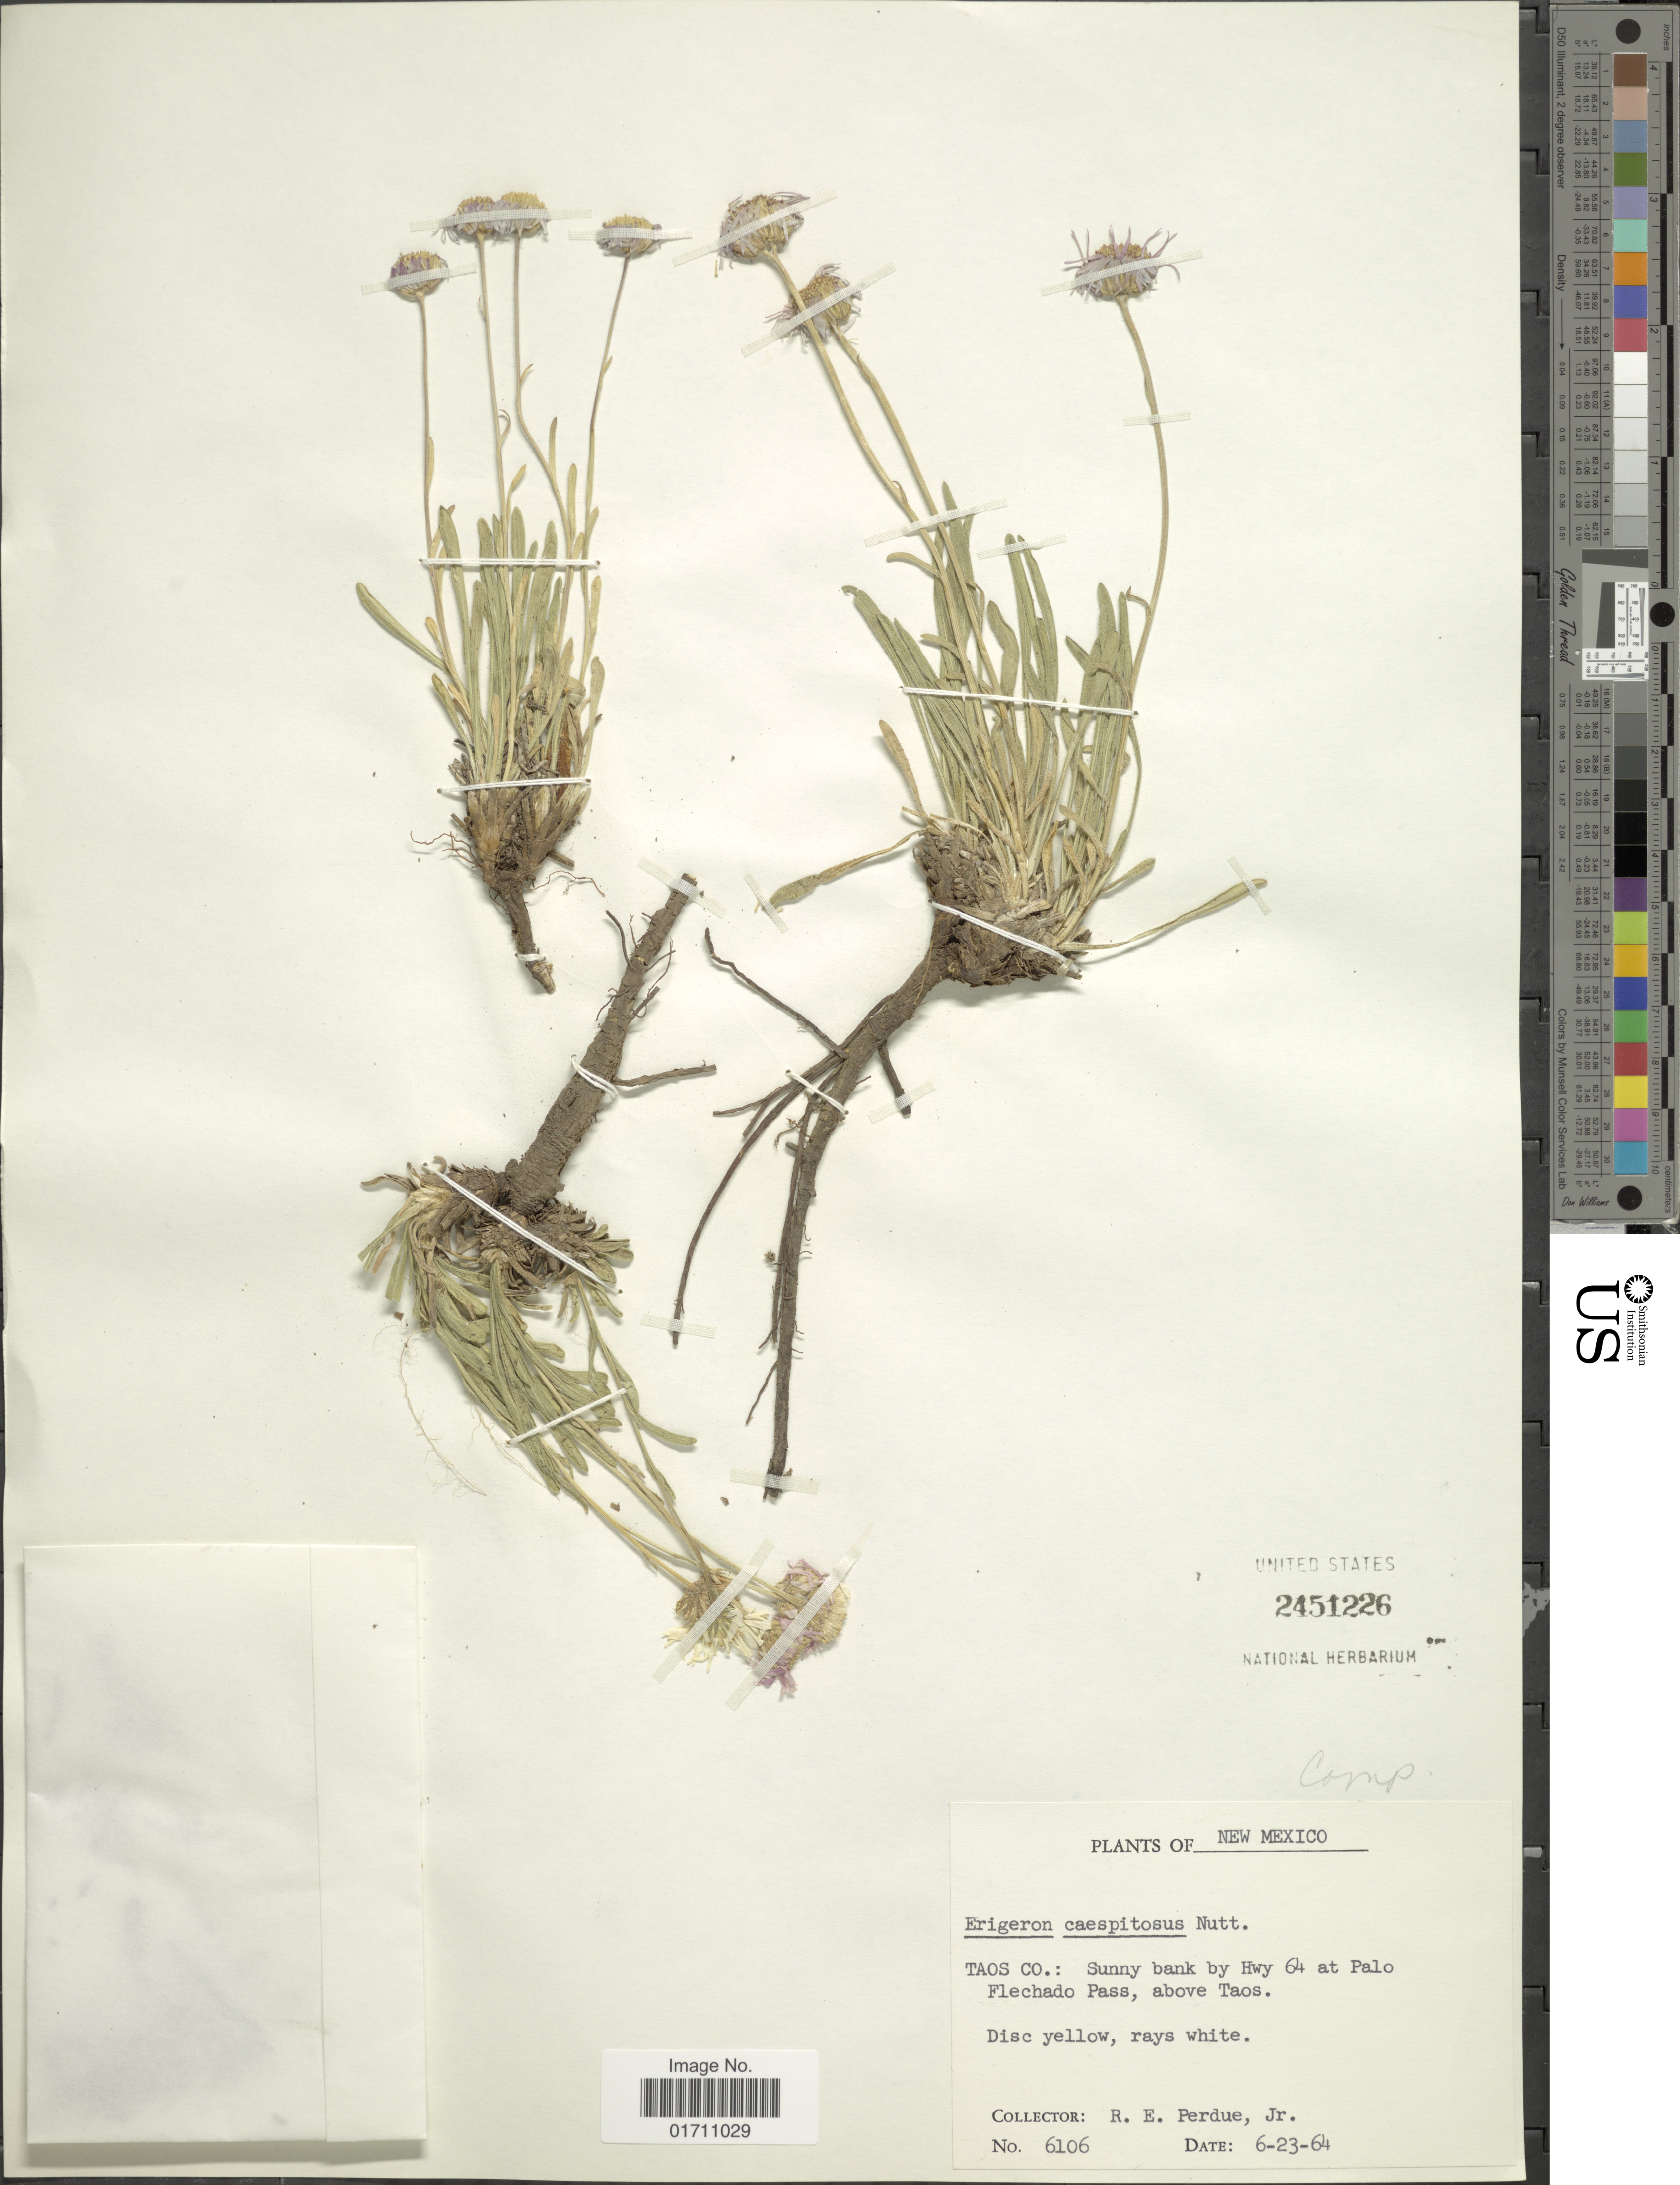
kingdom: Plantae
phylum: Tracheophyta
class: Magnoliopsida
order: Asterales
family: Asteraceae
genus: Erigeron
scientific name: Erigeron caespitosus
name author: Nutt.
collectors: R. E. Perdue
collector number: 6106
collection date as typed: Transcribed d/m/y: 23/6/64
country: United States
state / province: New Mexico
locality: Taos Co: Sunny bank by Hwy 64 at Palo Flechado Pass, above Taos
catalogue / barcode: US 2451226